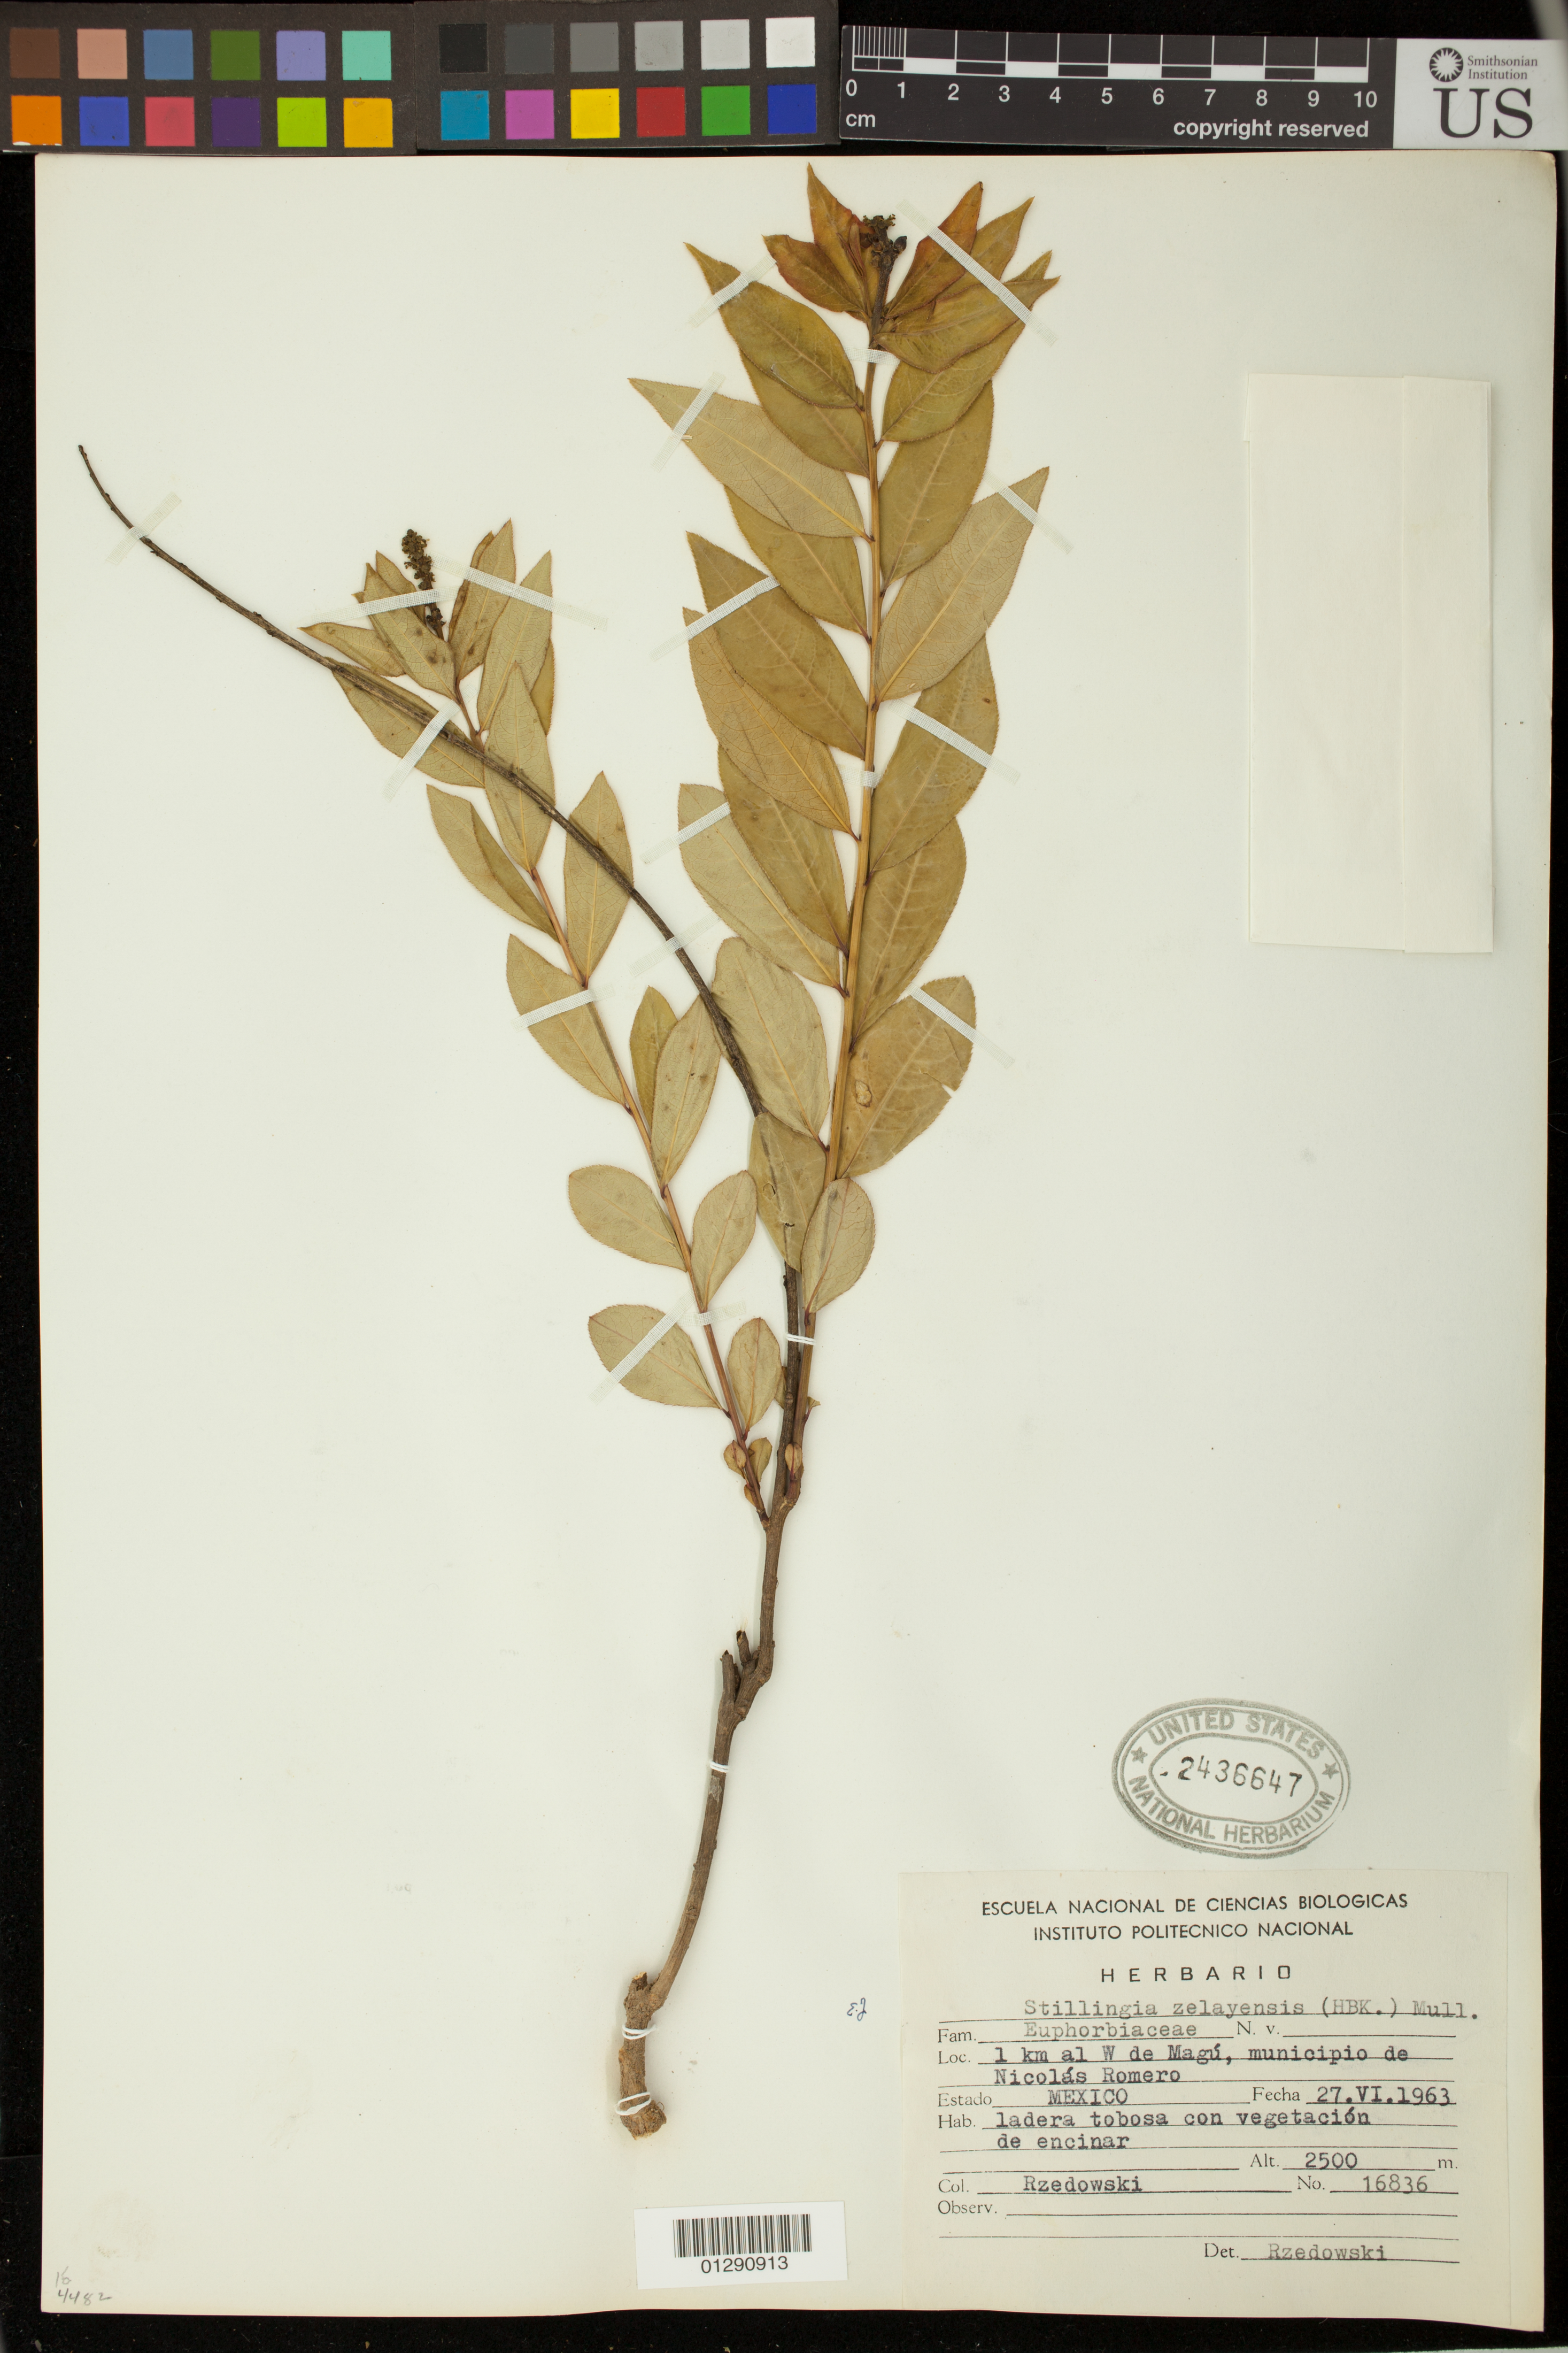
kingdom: Plantae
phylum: Tracheophyta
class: Magnoliopsida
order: Malpighiales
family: Euphorbiaceae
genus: Stillingia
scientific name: Stillingia zelayensis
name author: (Kunth) Müll. Arg.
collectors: Rzedowski, --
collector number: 16836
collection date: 1963-06-27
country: Mexico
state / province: México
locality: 1 km al W de Magu, municipio de Nicolás Romero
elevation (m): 2500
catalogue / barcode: US 2436647